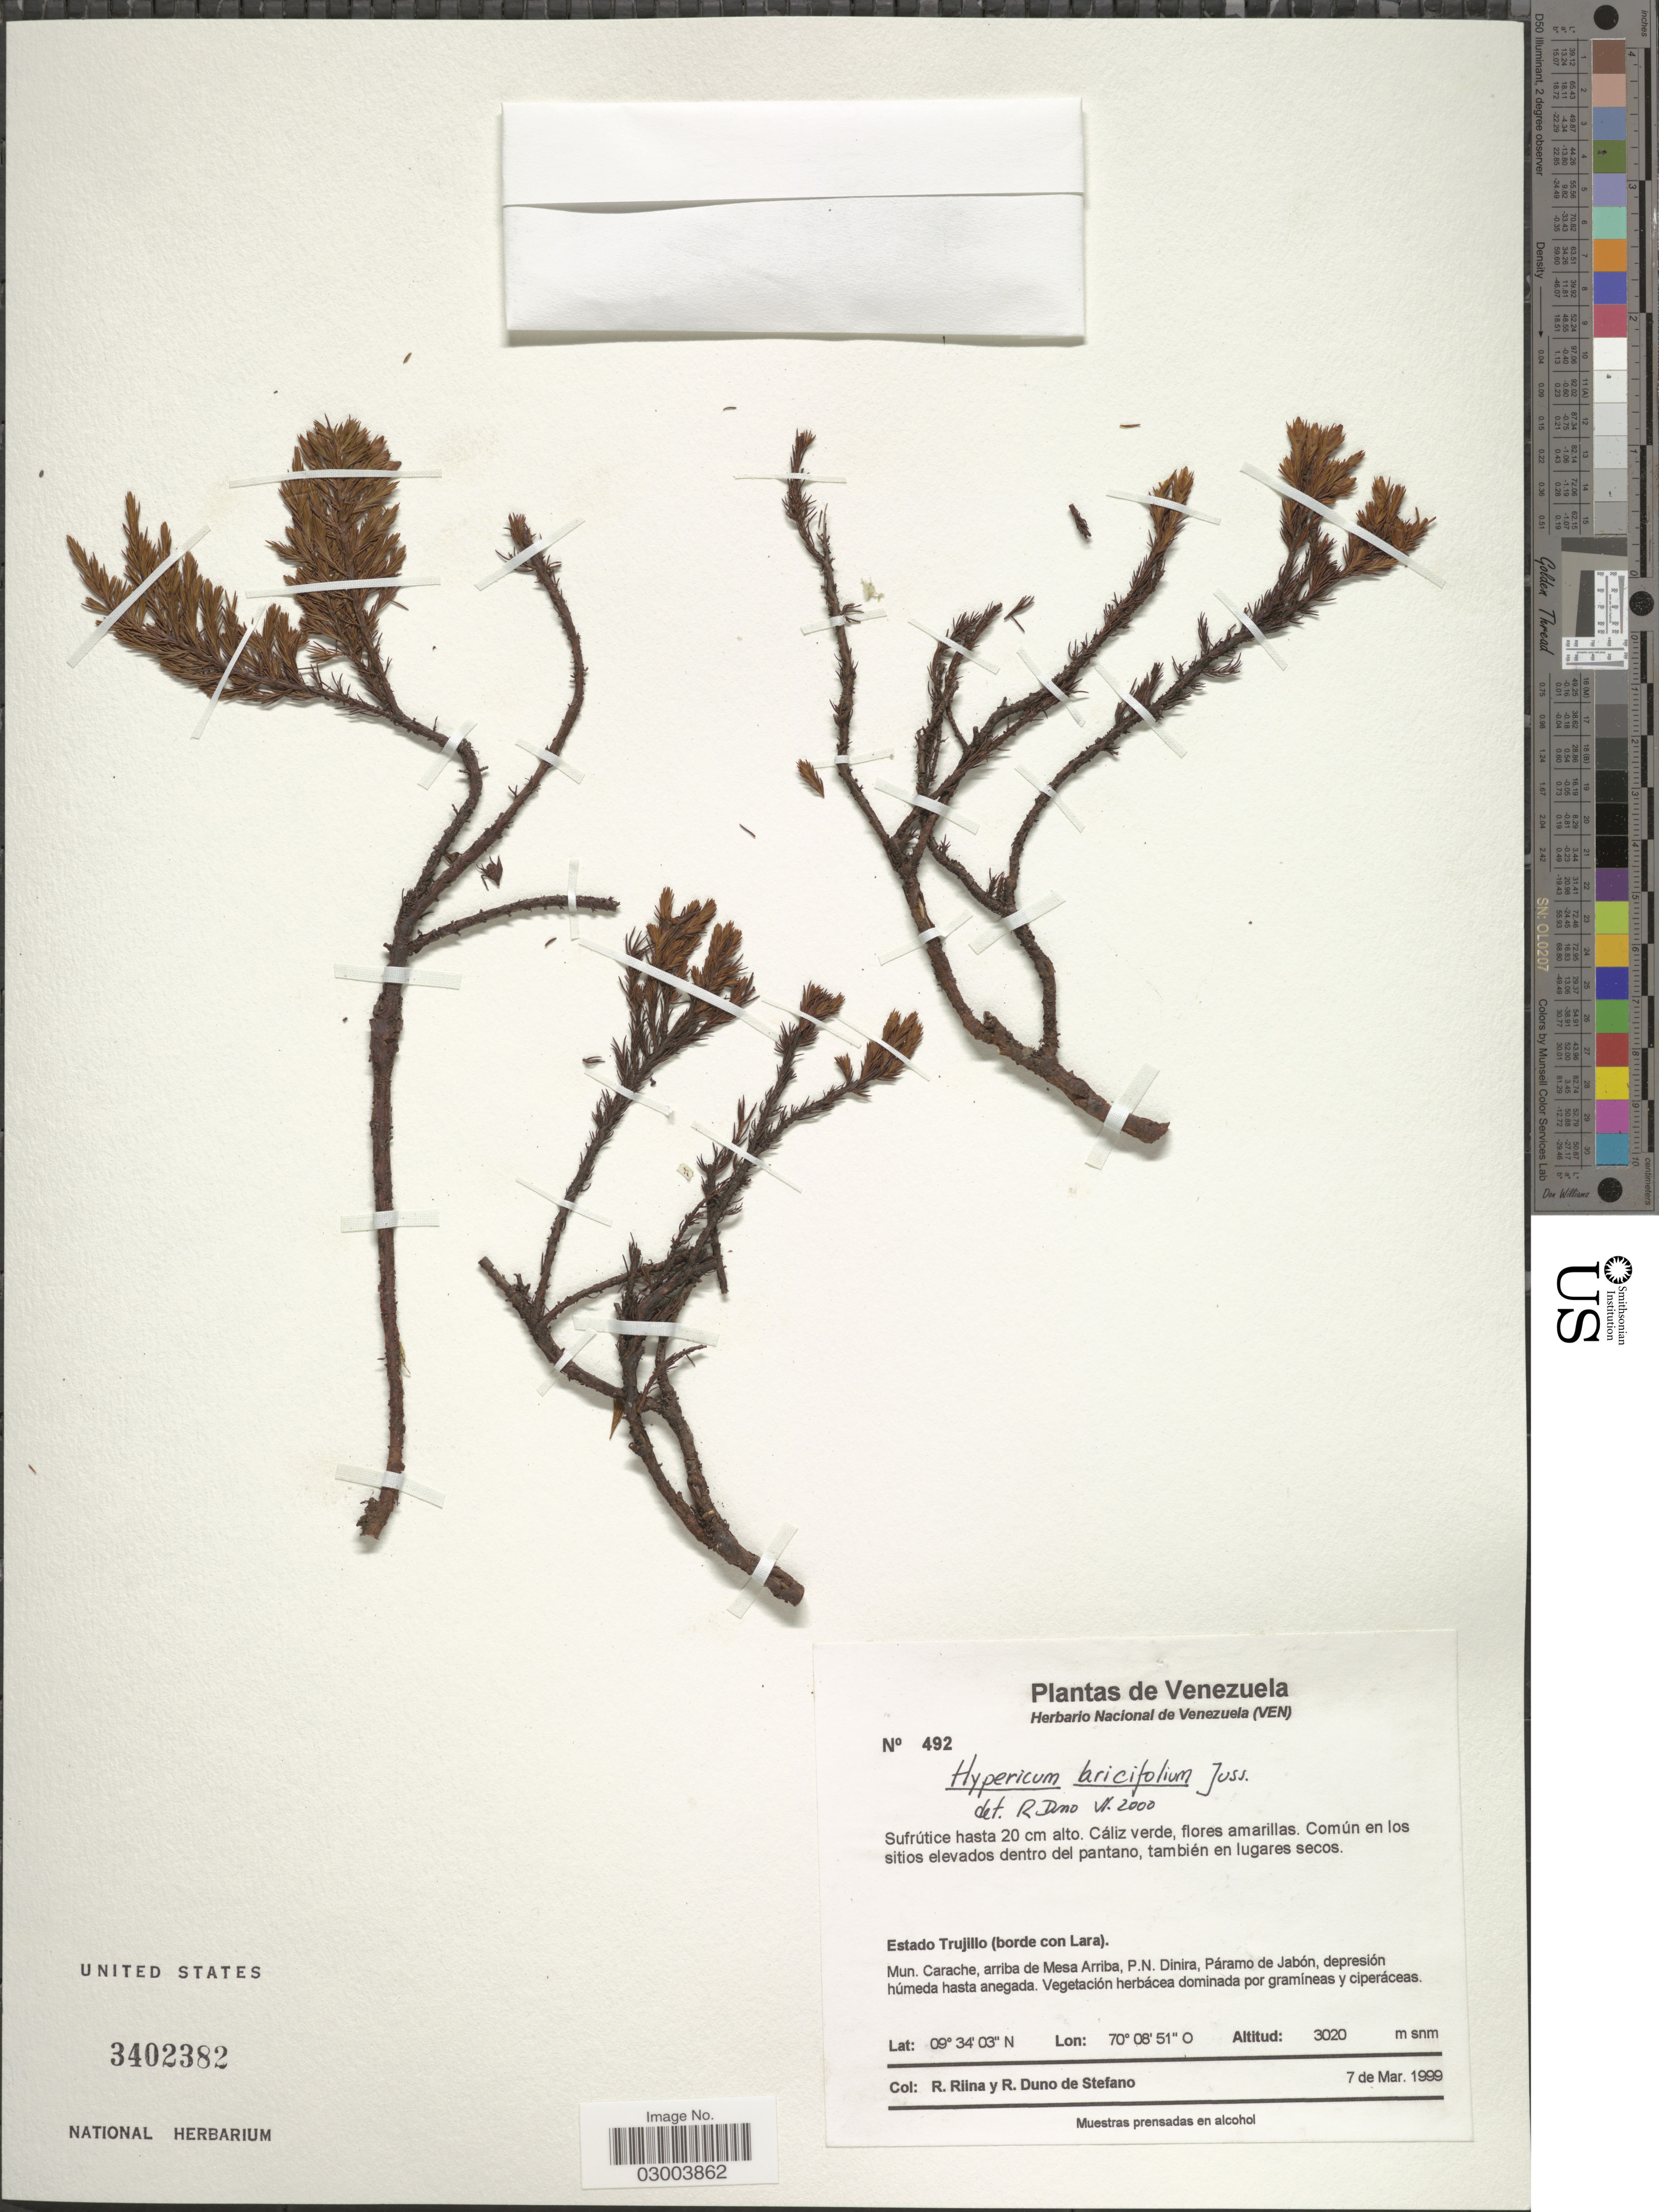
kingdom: Plantae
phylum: Tracheophyta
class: Magnoliopsida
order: Malpighiales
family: Hypericaceae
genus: Hypericum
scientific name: Hypericum laricifolium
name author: Juss.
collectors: R. Riina & R. Duno de Stefano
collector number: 492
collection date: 1999-03-07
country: Venezuela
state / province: Trujillo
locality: Borde con Lara, Mun. Carache, arriba de Mesa Arriba, P.N. Dinira, Páramo de Jabón.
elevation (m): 3020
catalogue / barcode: US 3402382